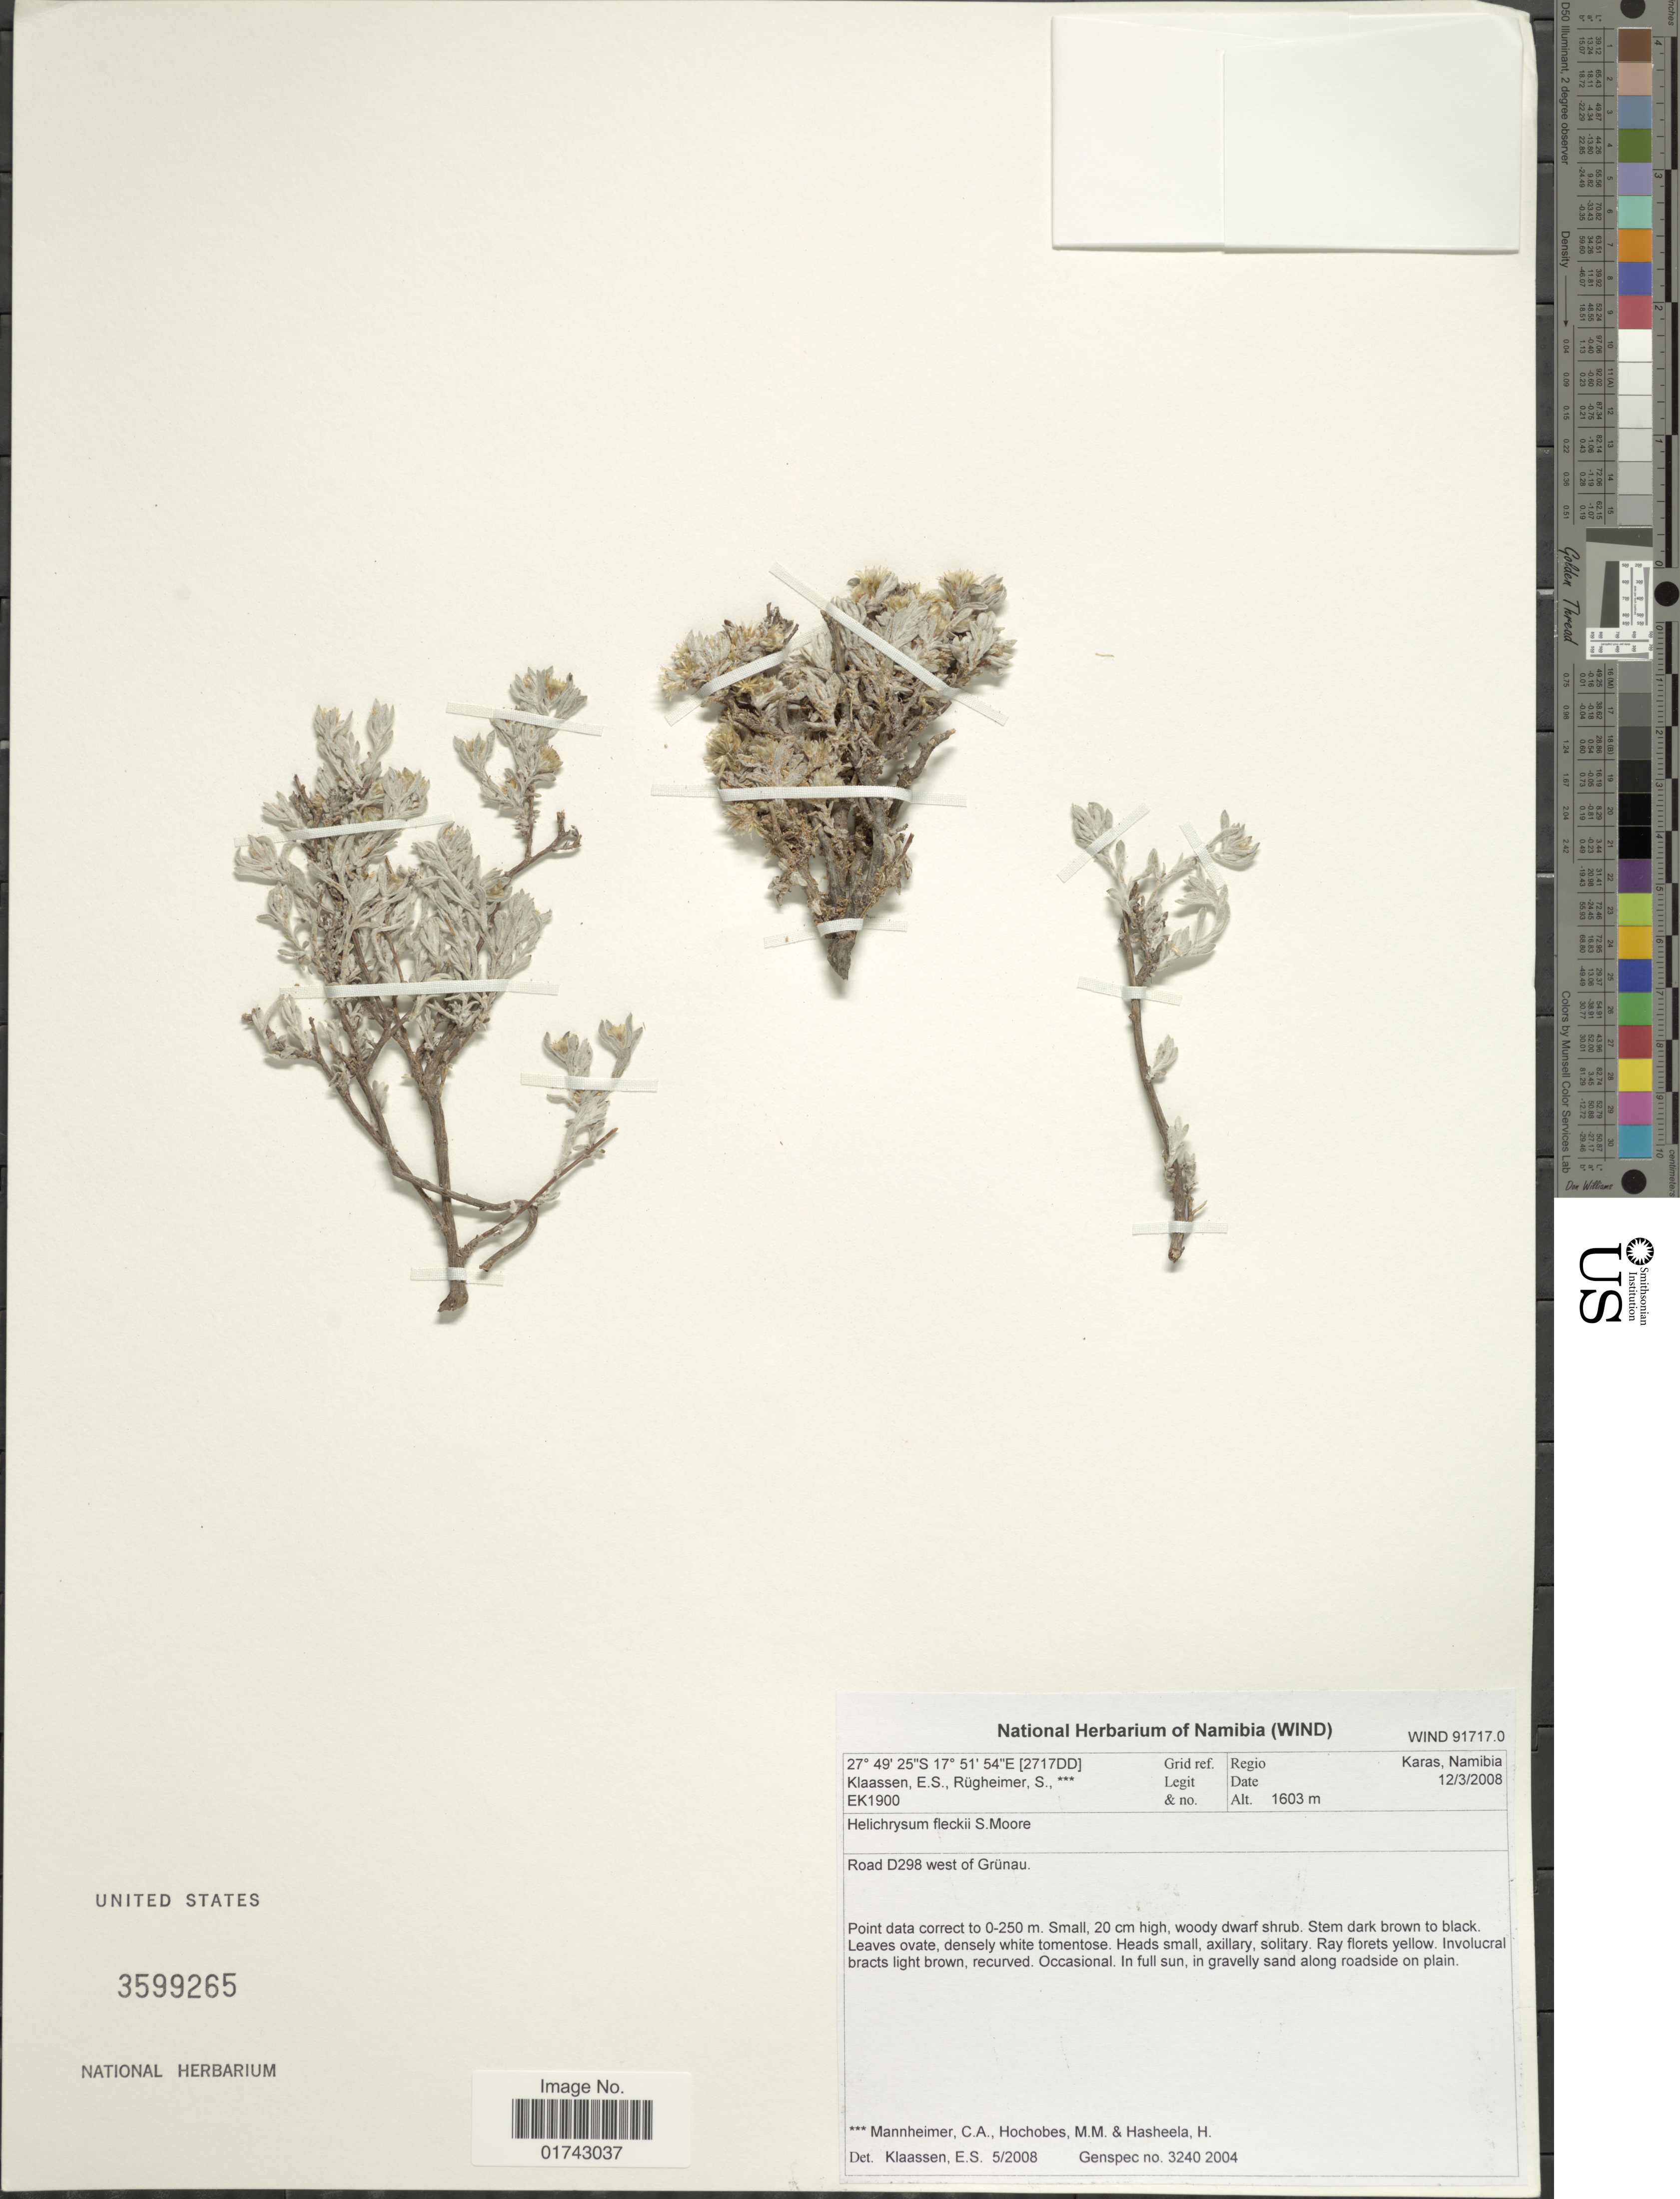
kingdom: Plantae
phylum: Tracheophyta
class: Magnoliopsida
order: Asterales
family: Asteraceae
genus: Helichrysum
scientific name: Helichrysum fleckii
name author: S. Moore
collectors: E. S. Klaassen, S. Rugheimer, C. A. Mannheimer, M. Hochobes & H. Hasheela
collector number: EK1900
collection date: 2008-03-12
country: Namibia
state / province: Karas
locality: Road D298 west of Grunau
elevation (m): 1603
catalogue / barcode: US 3599265